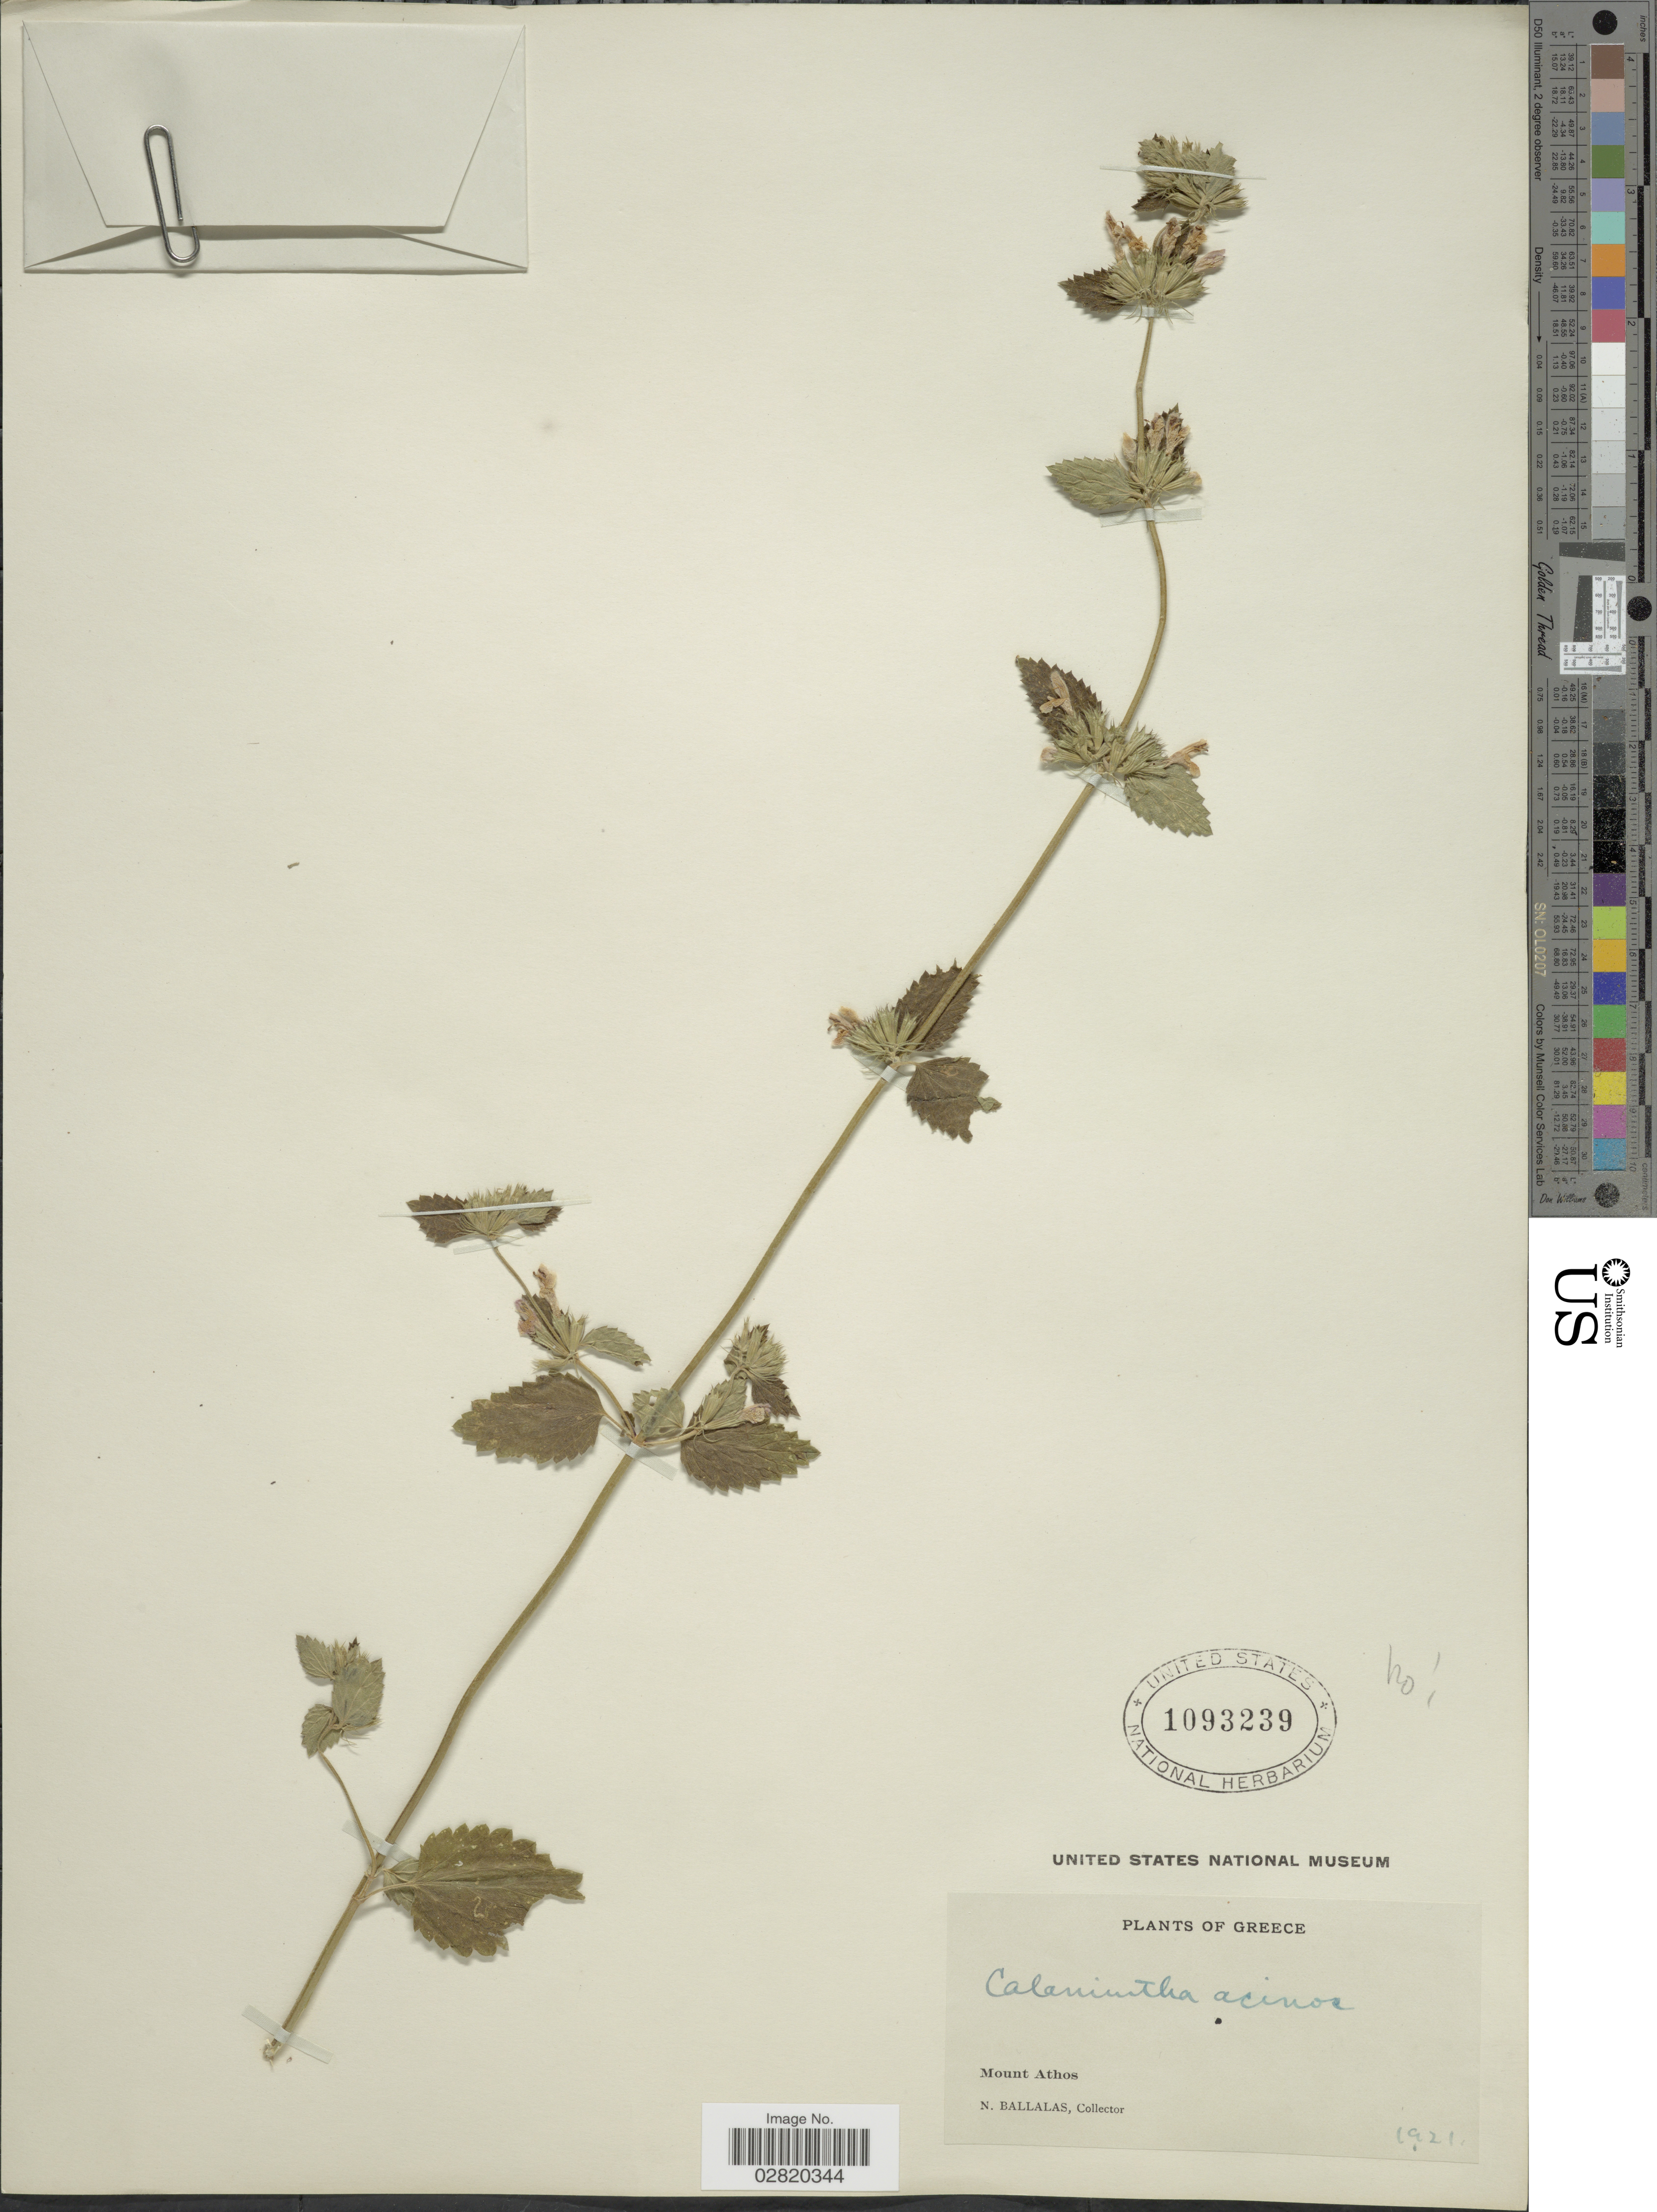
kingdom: Plantae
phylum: Tracheophyta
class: Magnoliopsida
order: Lamiales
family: Lamiaceae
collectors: N. Ballalas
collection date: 1921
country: Greece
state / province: Mount Athoa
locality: Mount Athos.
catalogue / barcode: US 1093239